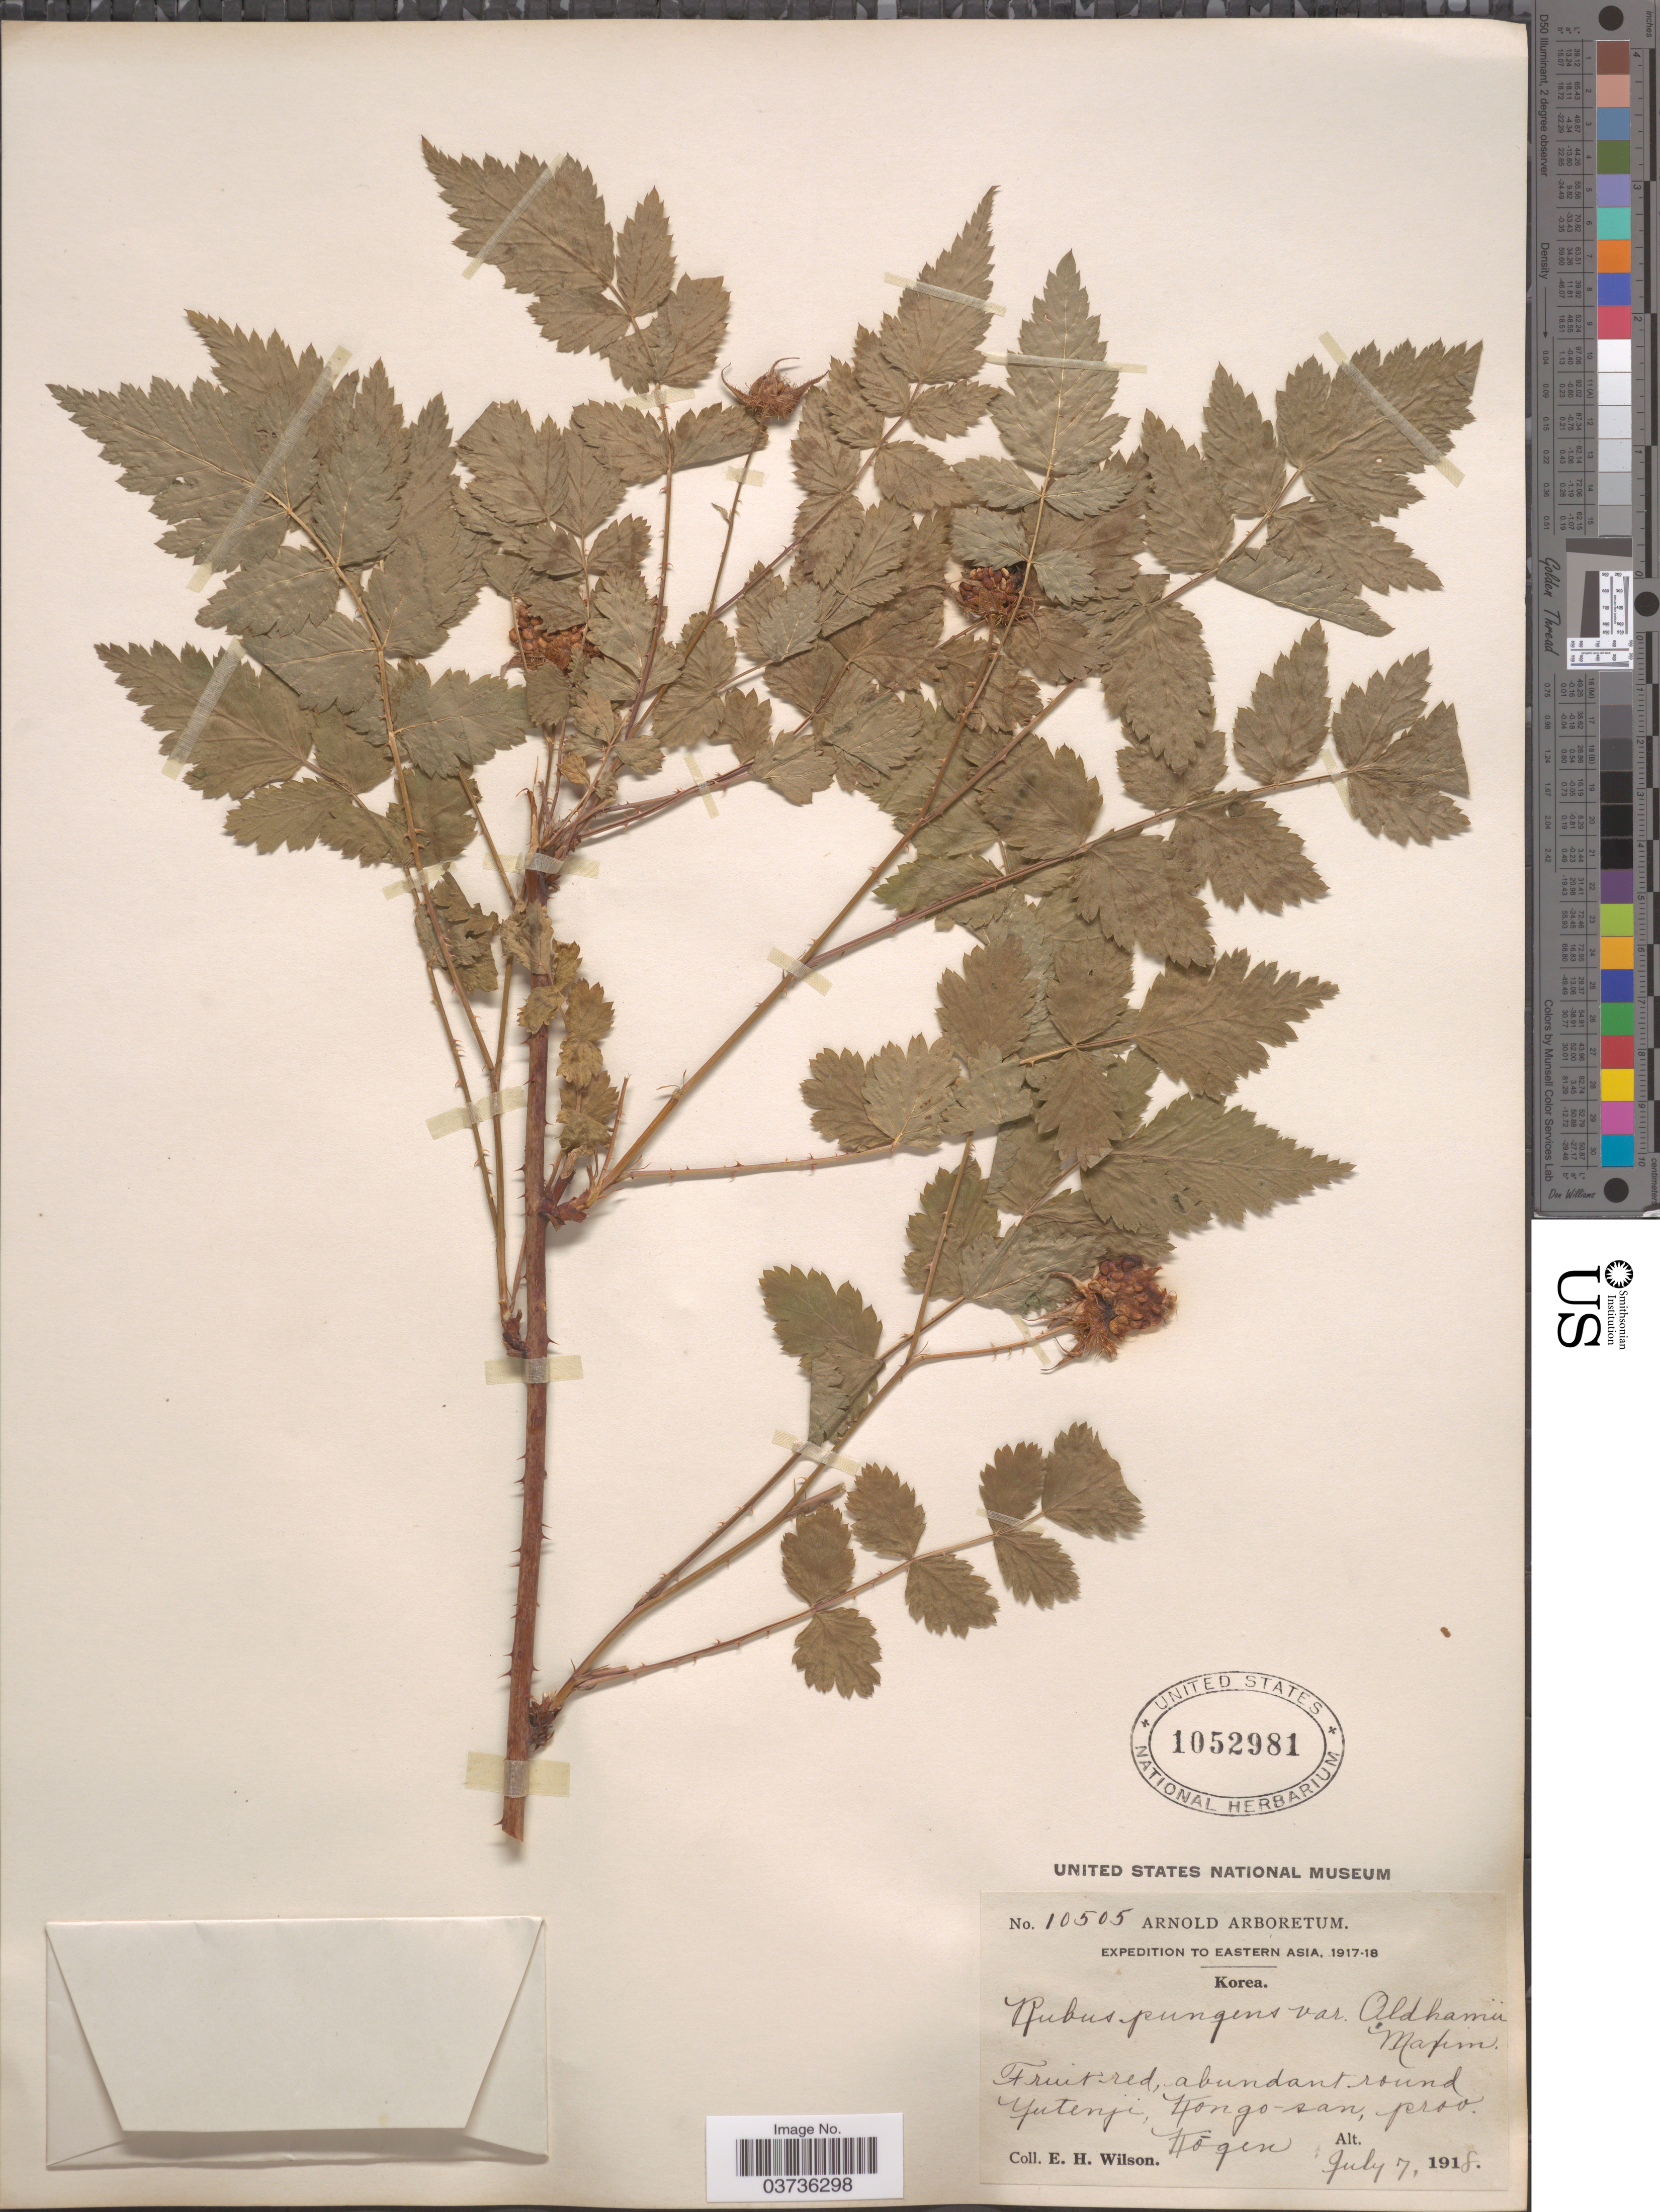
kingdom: Plantae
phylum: Tracheophyta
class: Magnoliopsida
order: Rosales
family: Rosaceae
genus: Rubus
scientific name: Rubus pungens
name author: Cambess.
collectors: E. Wilson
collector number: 10505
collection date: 1918-07-07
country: North Korea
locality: Eastern Asia. Abundant round Yutenji, Kongo-san, prov. Kogen.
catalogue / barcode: US 1052981